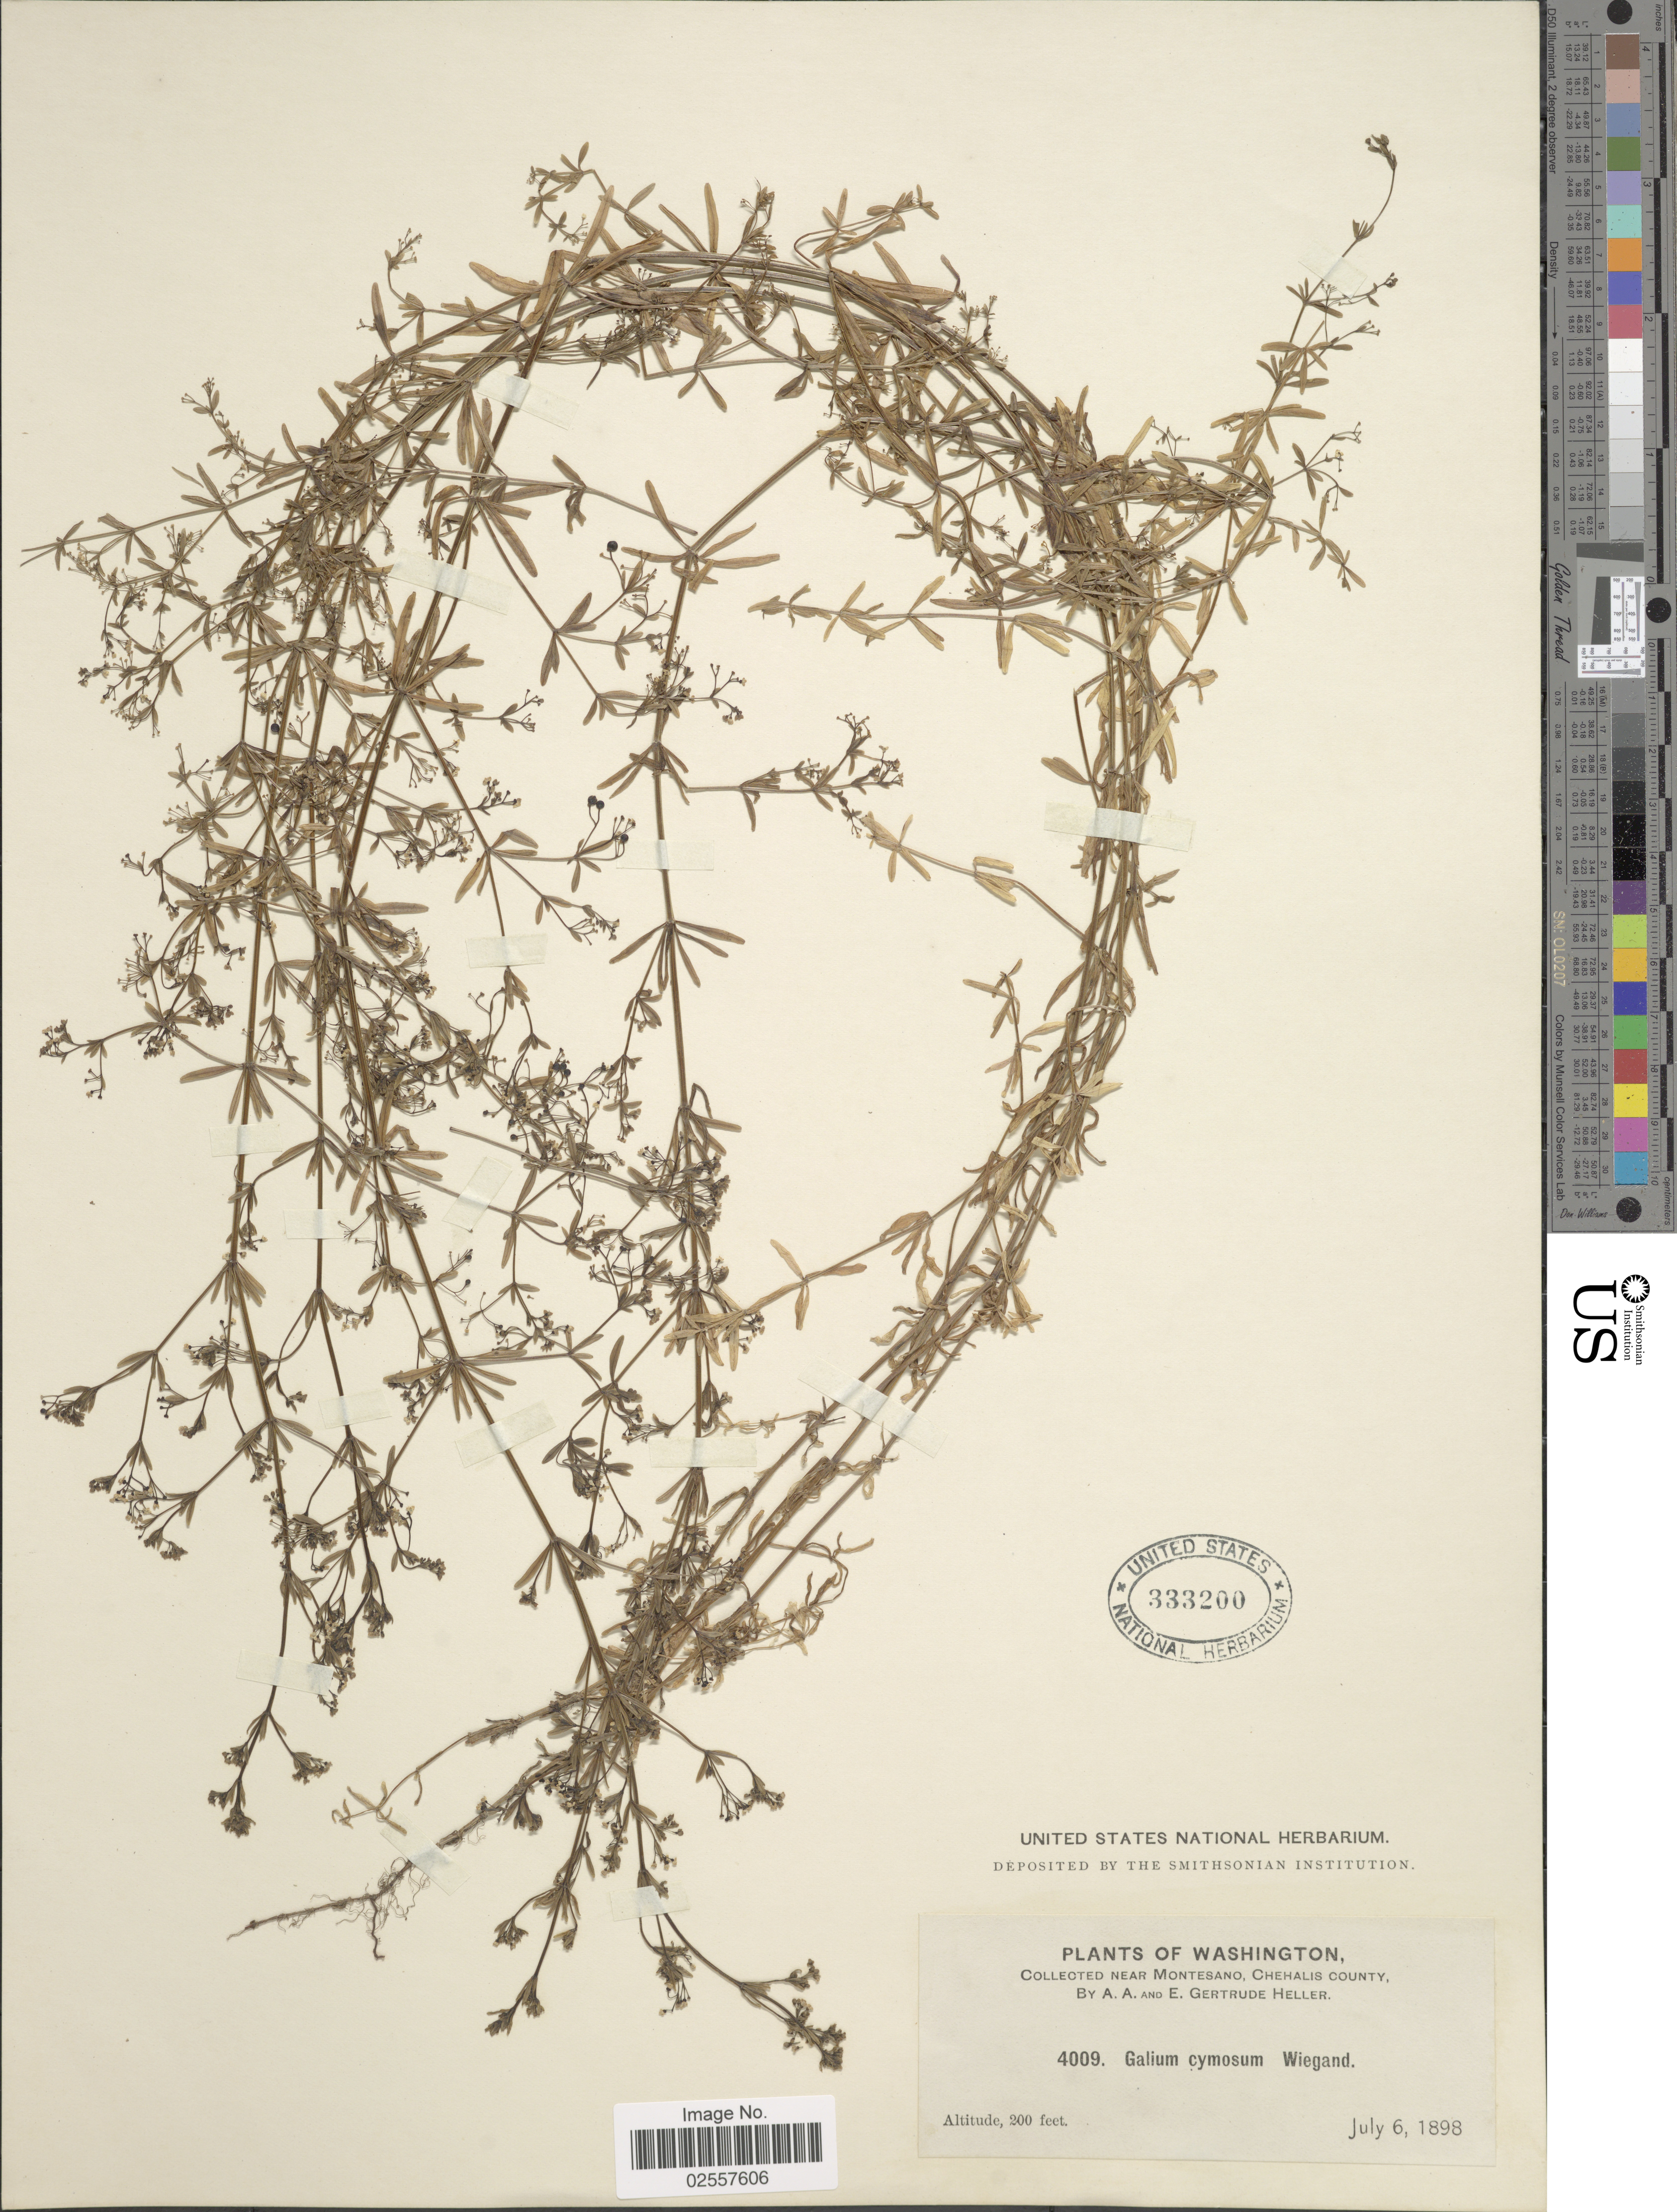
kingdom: Plantae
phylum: Tracheophyta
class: Magnoliopsida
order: Gentianales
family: Rubiaceae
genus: Galium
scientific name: Galium cymosum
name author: Wiegand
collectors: A. A. Heller & E. G. Heller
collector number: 4009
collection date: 1898-07-06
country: United States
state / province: Washington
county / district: Grays Harbor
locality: Near Montesano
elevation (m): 61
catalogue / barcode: US 333200